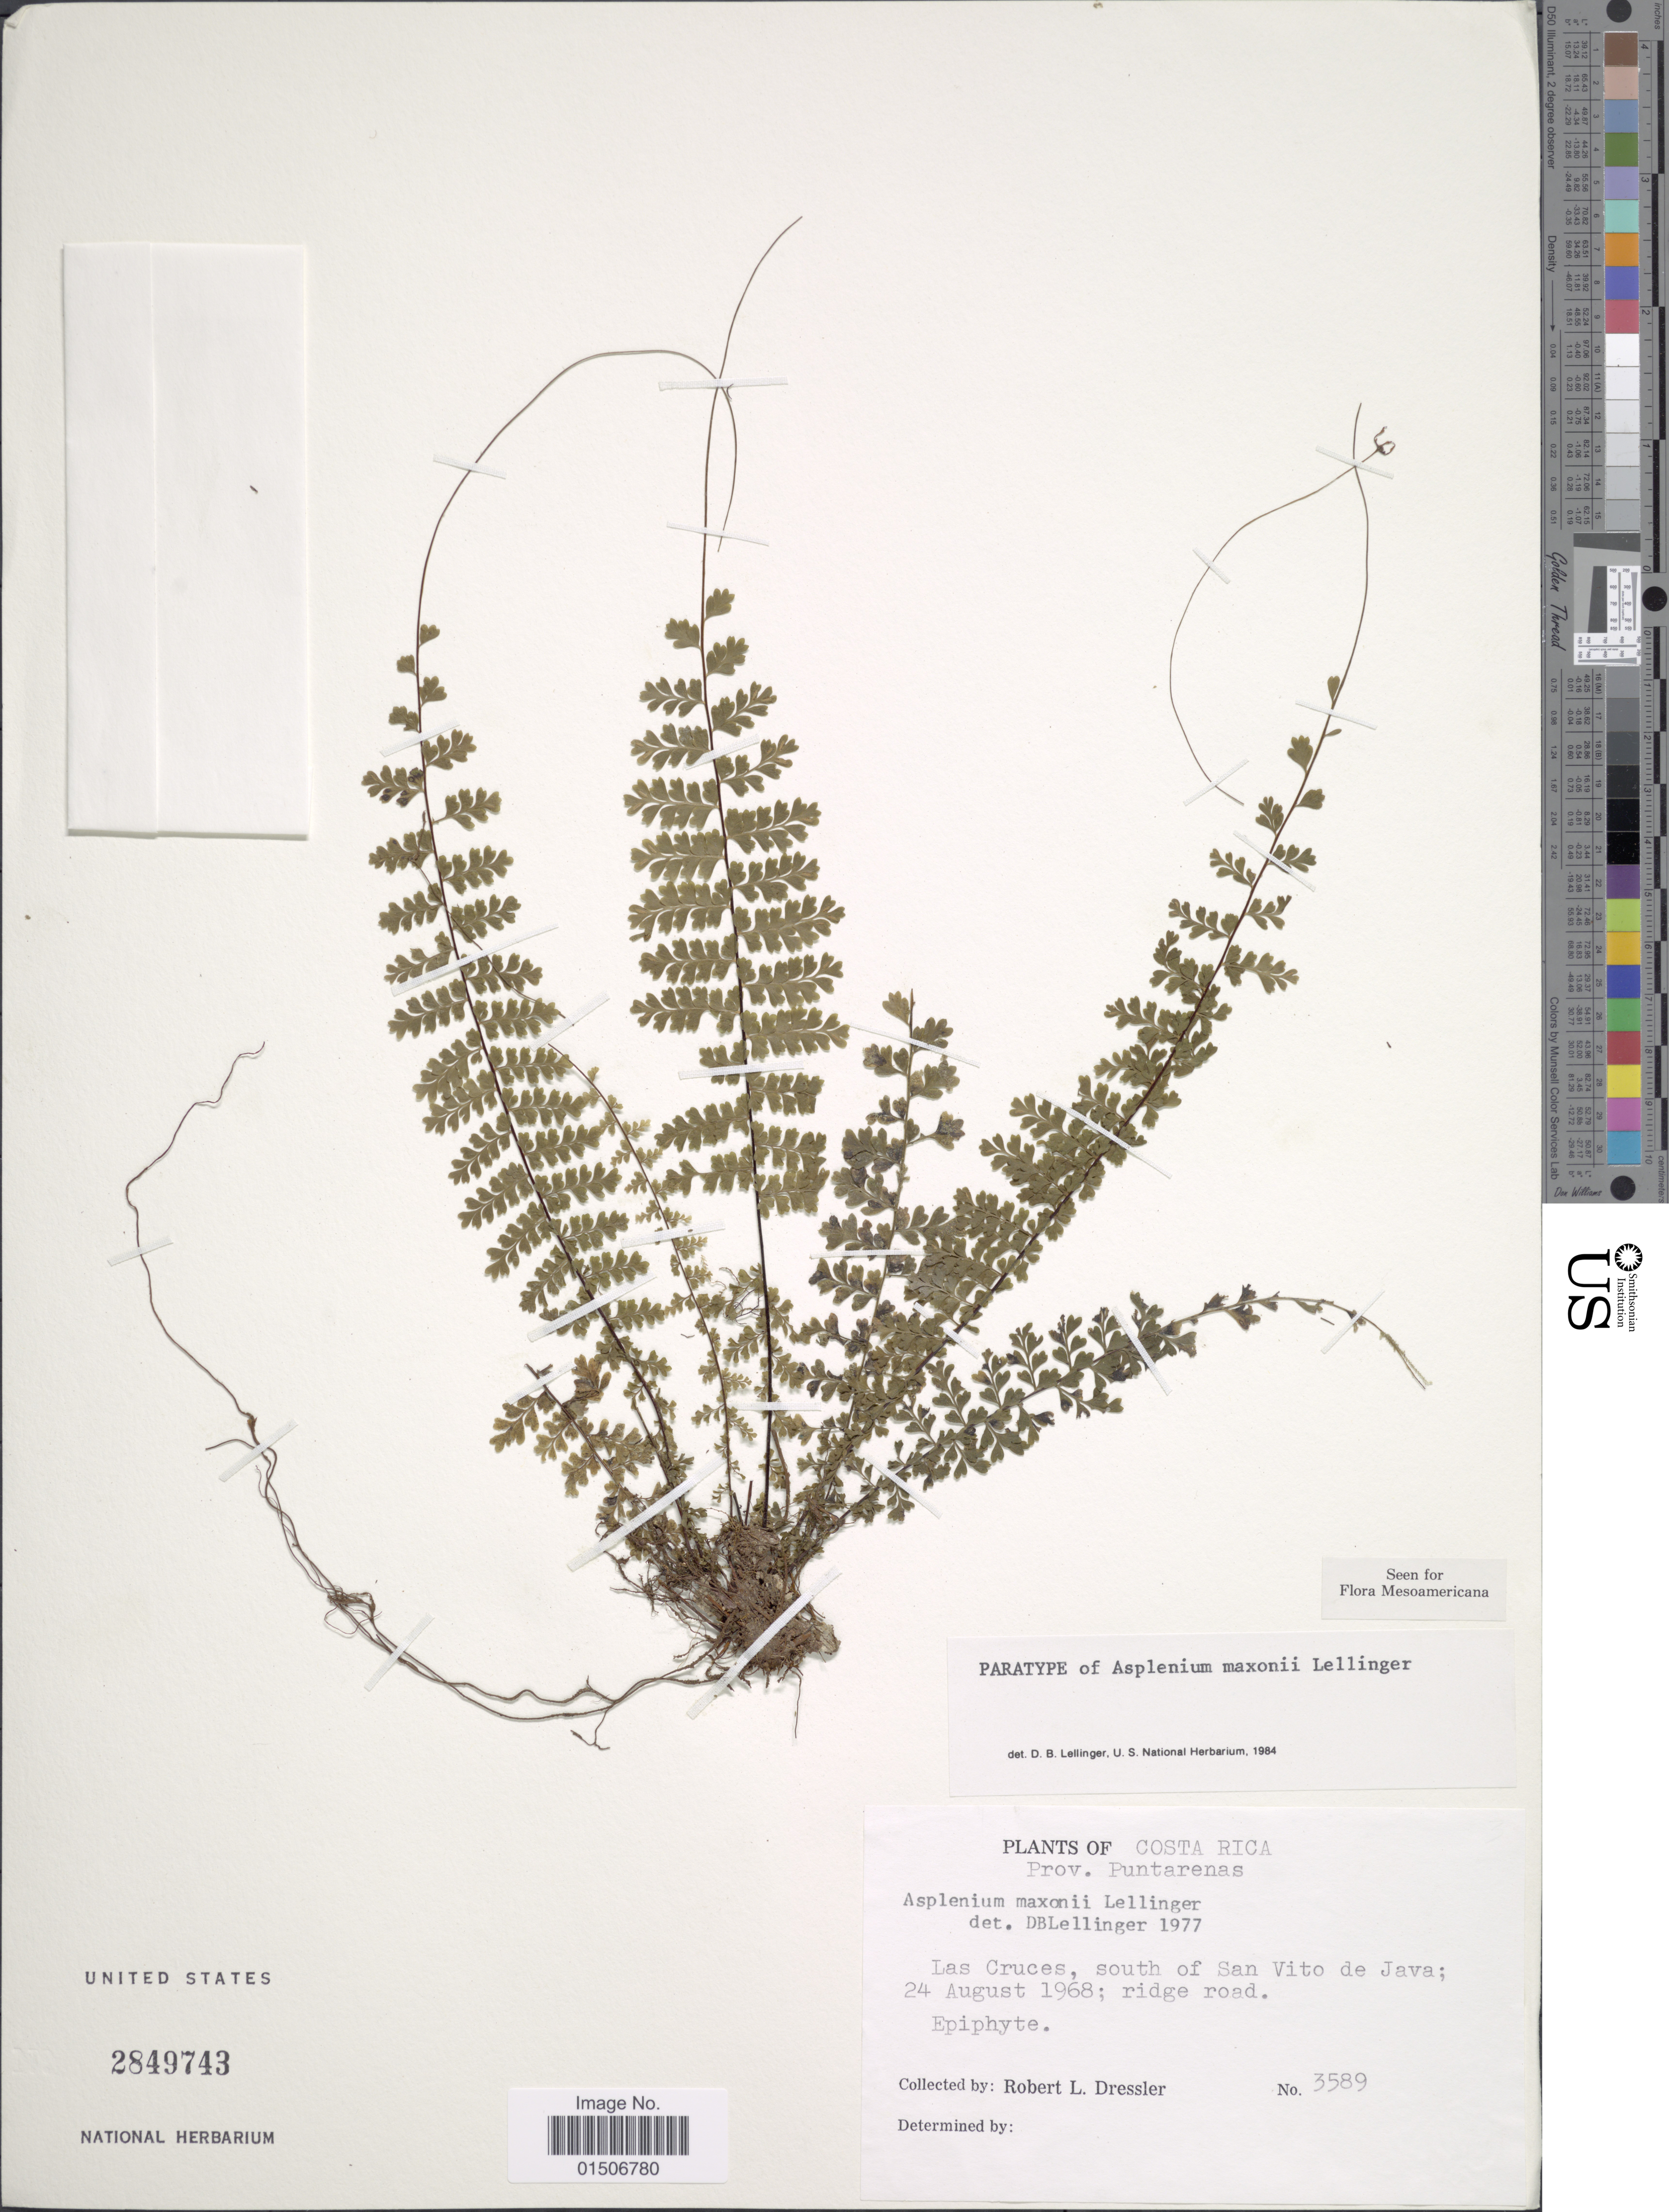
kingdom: Plantae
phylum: Tracheophyta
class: Polypodiopsida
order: Polypodiales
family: Aspleniaceae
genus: Asplenium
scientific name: Asplenium maxonii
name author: Lellinger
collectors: R. Dressler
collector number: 3589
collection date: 1968-08-24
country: Costa Rica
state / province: Puntarenas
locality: Las Cruces, south of San Vito de Java; ridge road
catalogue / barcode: US 2849743